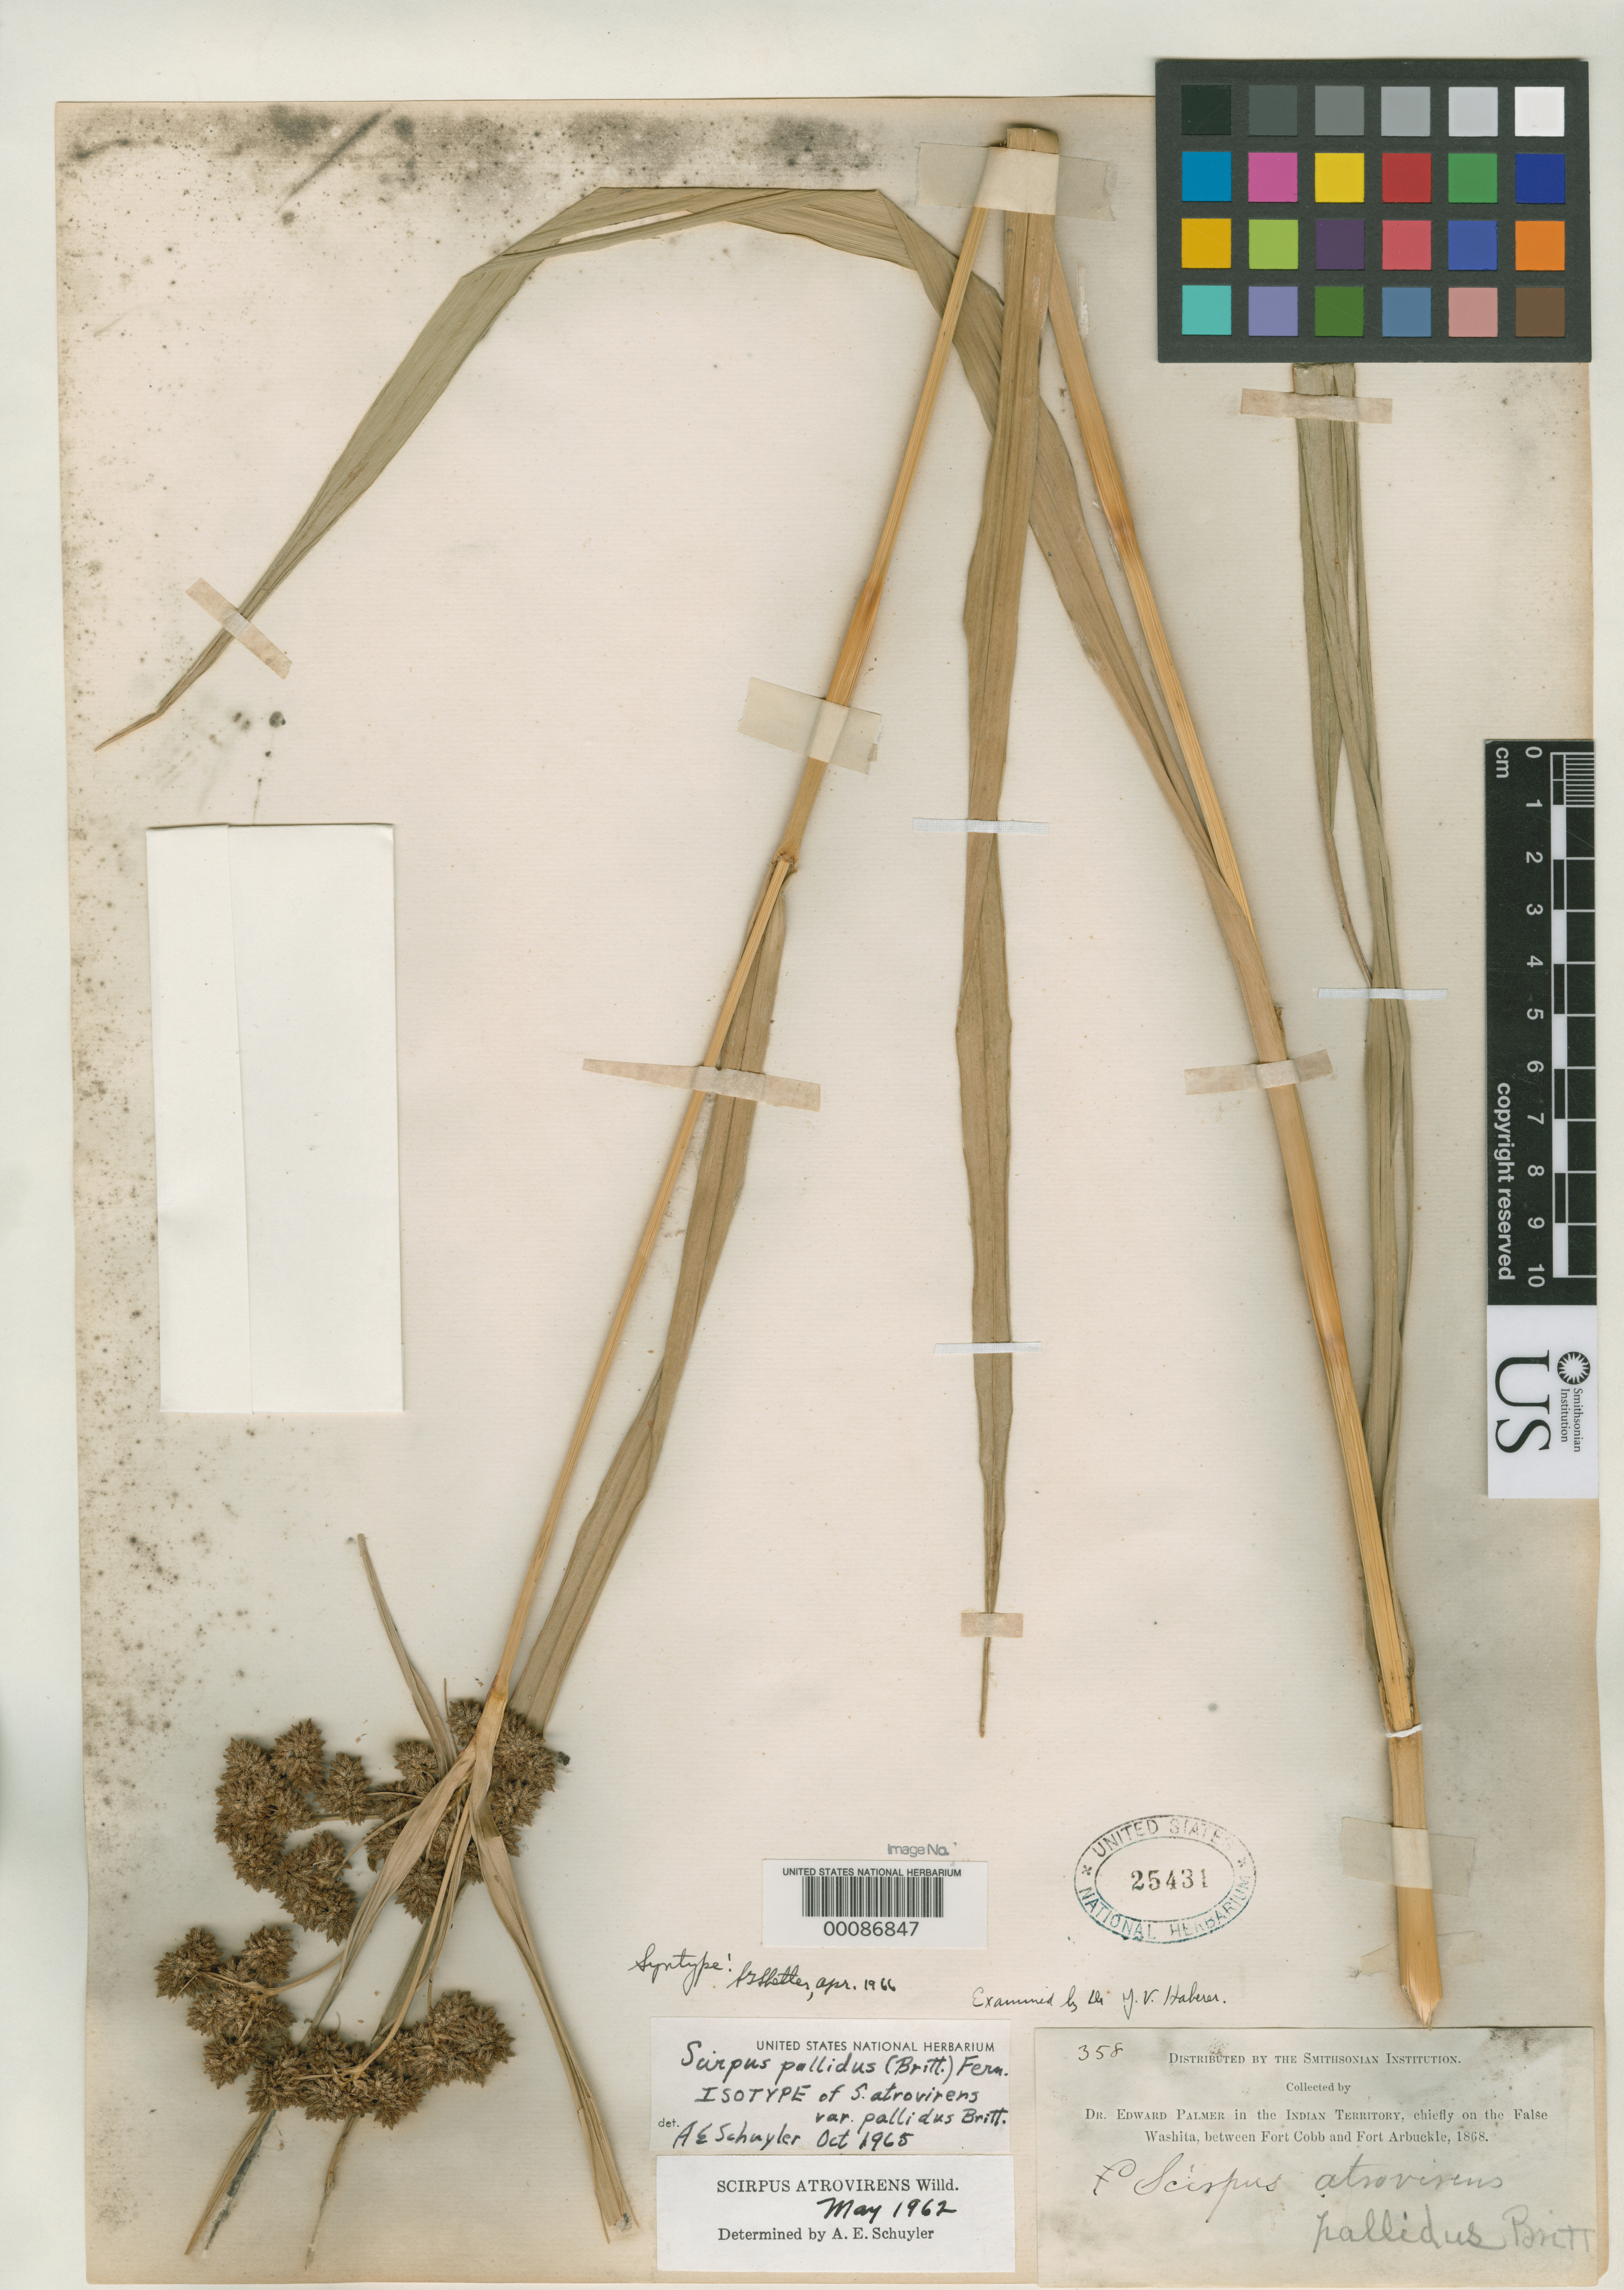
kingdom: Plantae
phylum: Tracheophyta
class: Liliopsida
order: Poales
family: Cyperaceae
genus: Scirpus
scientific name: Scirpus atrovirens var. pallidus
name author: Britton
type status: Syntype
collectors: E. Palmer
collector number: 358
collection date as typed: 1868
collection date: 1868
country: United States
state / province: Oklahoma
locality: Indian territory, chiefly on the False Washita, between Ft. Cobb and Ft. Arbuckle.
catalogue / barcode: US 25431